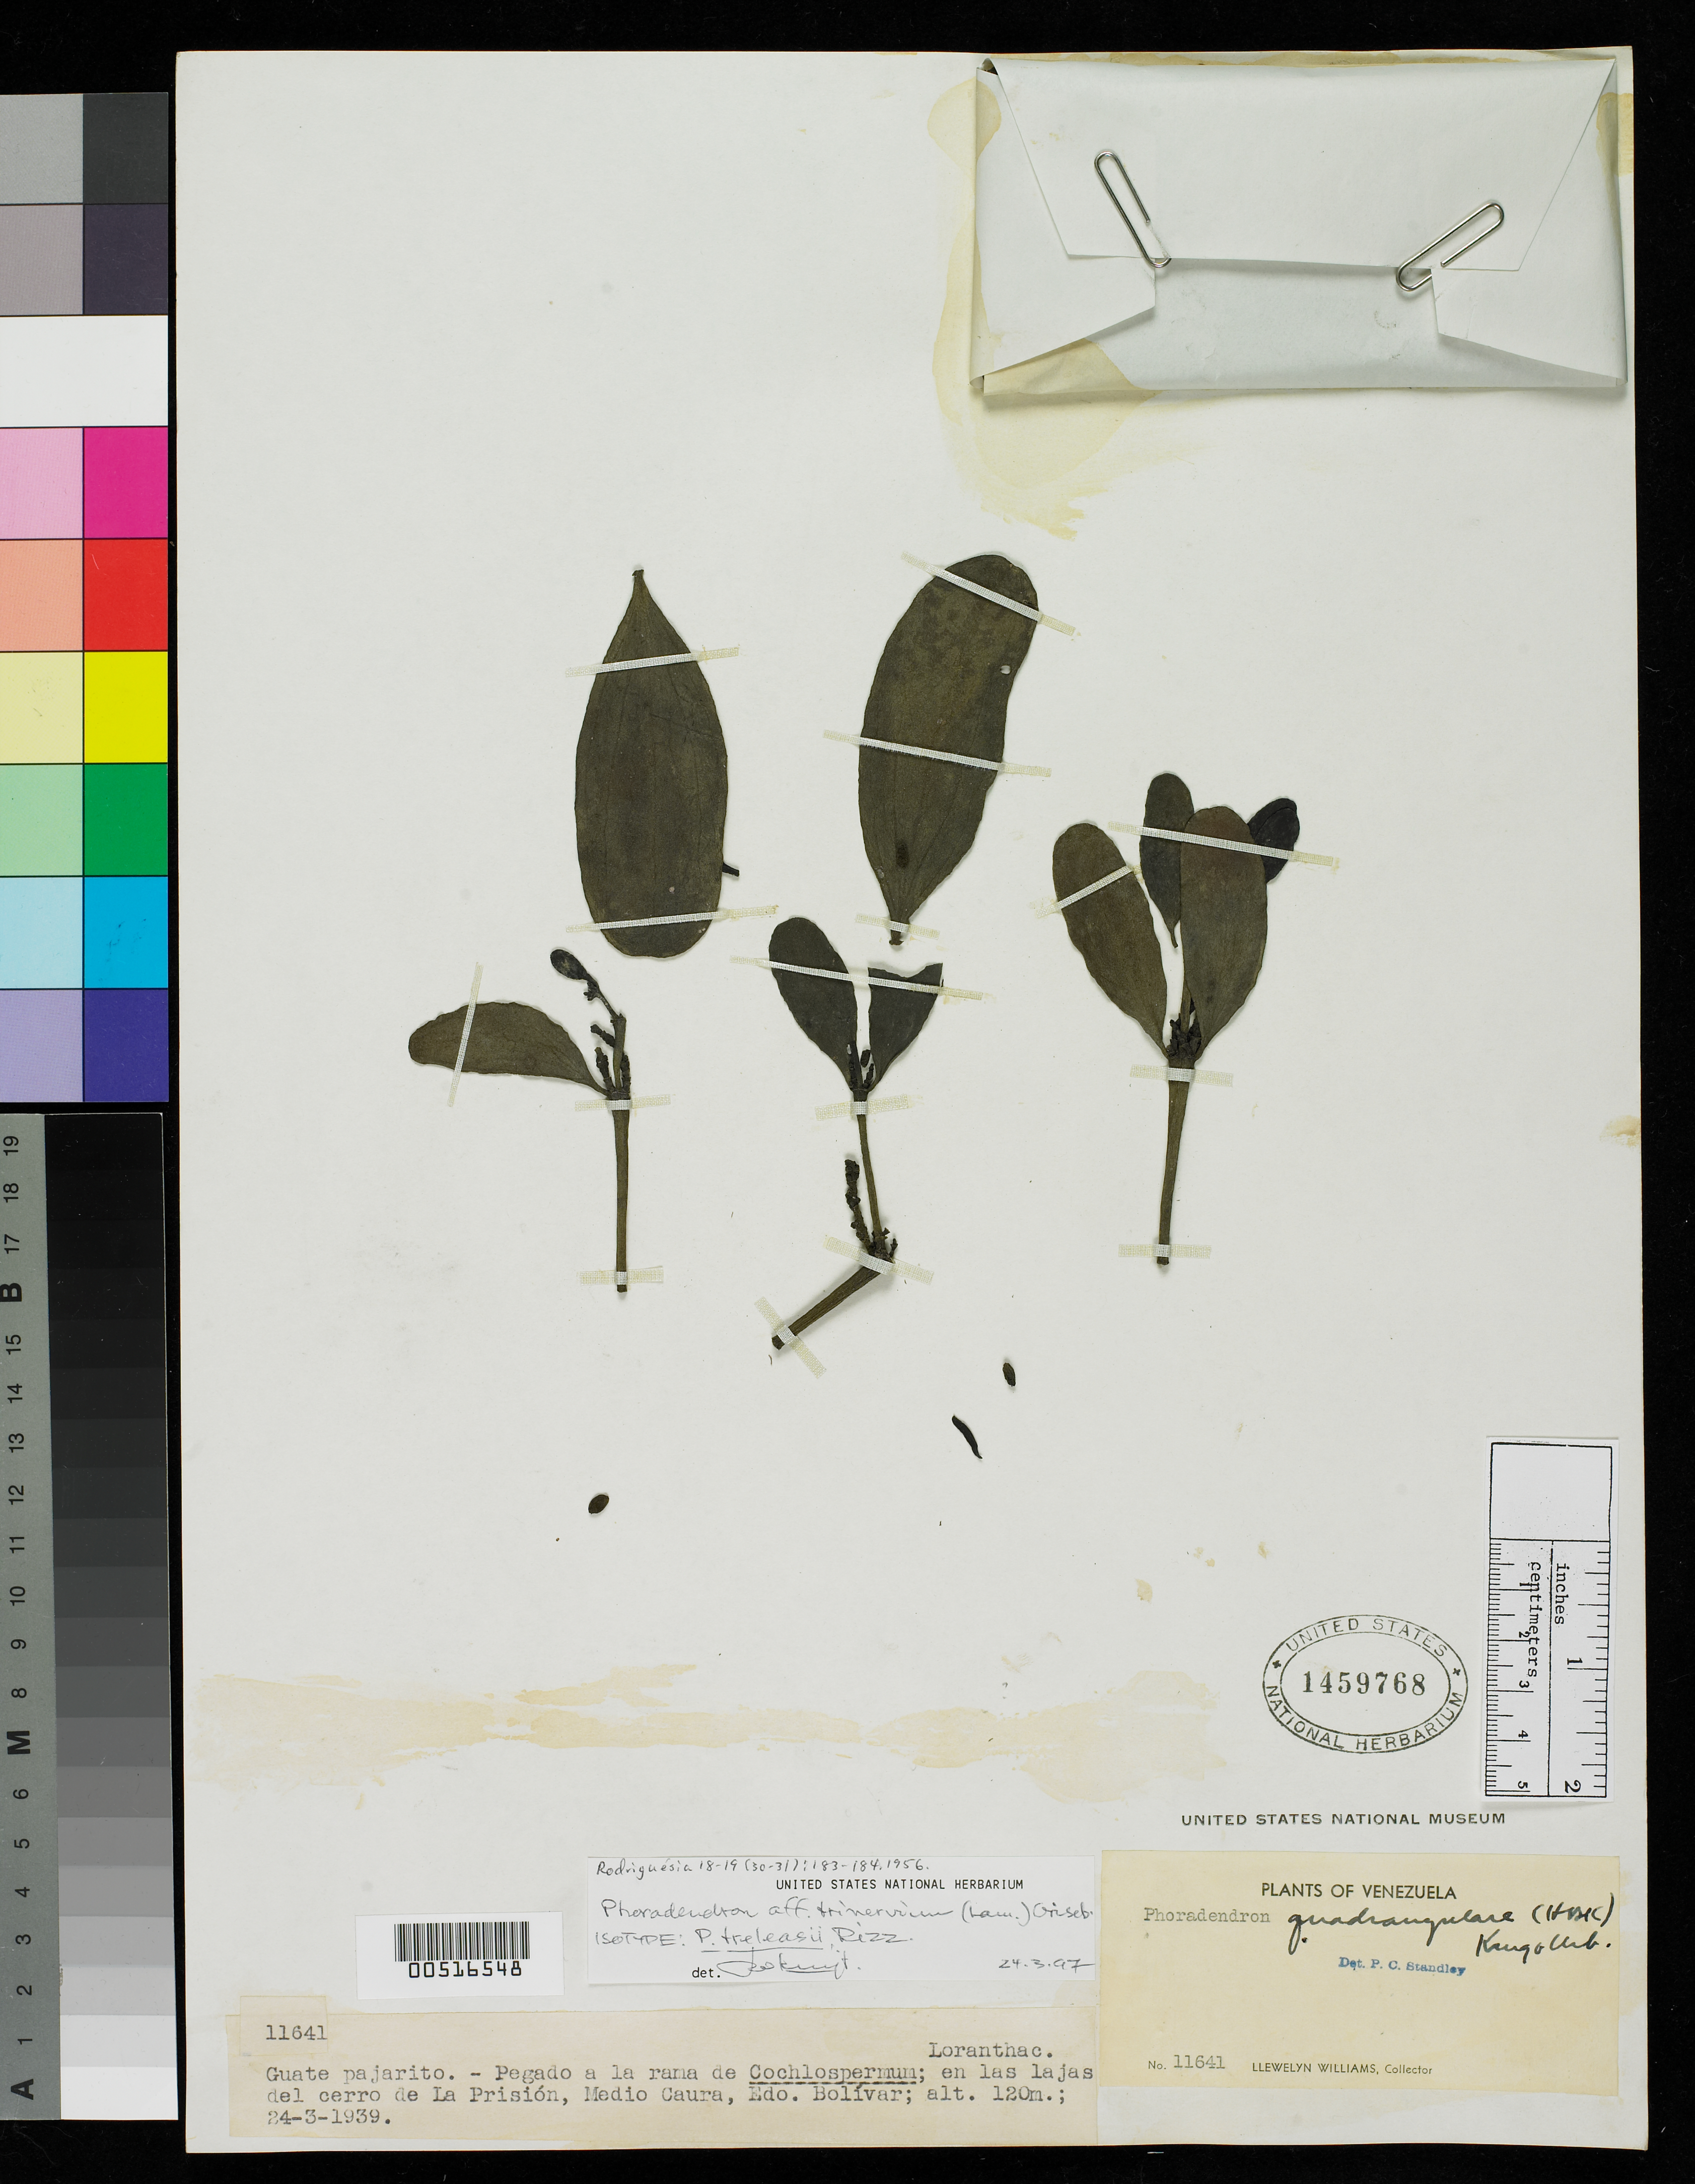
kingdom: Plantae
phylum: Tracheophyta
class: Magnoliopsida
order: Santalales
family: Viscaceae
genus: Phoradendron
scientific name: Phoradendron treleasii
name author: Rizzini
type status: Isotype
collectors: Ll. Williams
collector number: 11641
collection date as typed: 24 Mar 1939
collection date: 1939-03-24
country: Venezuela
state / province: Bolivar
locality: Las Lajas del Cerro de Laprision, medio Cauro.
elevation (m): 120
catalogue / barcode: US 1459768